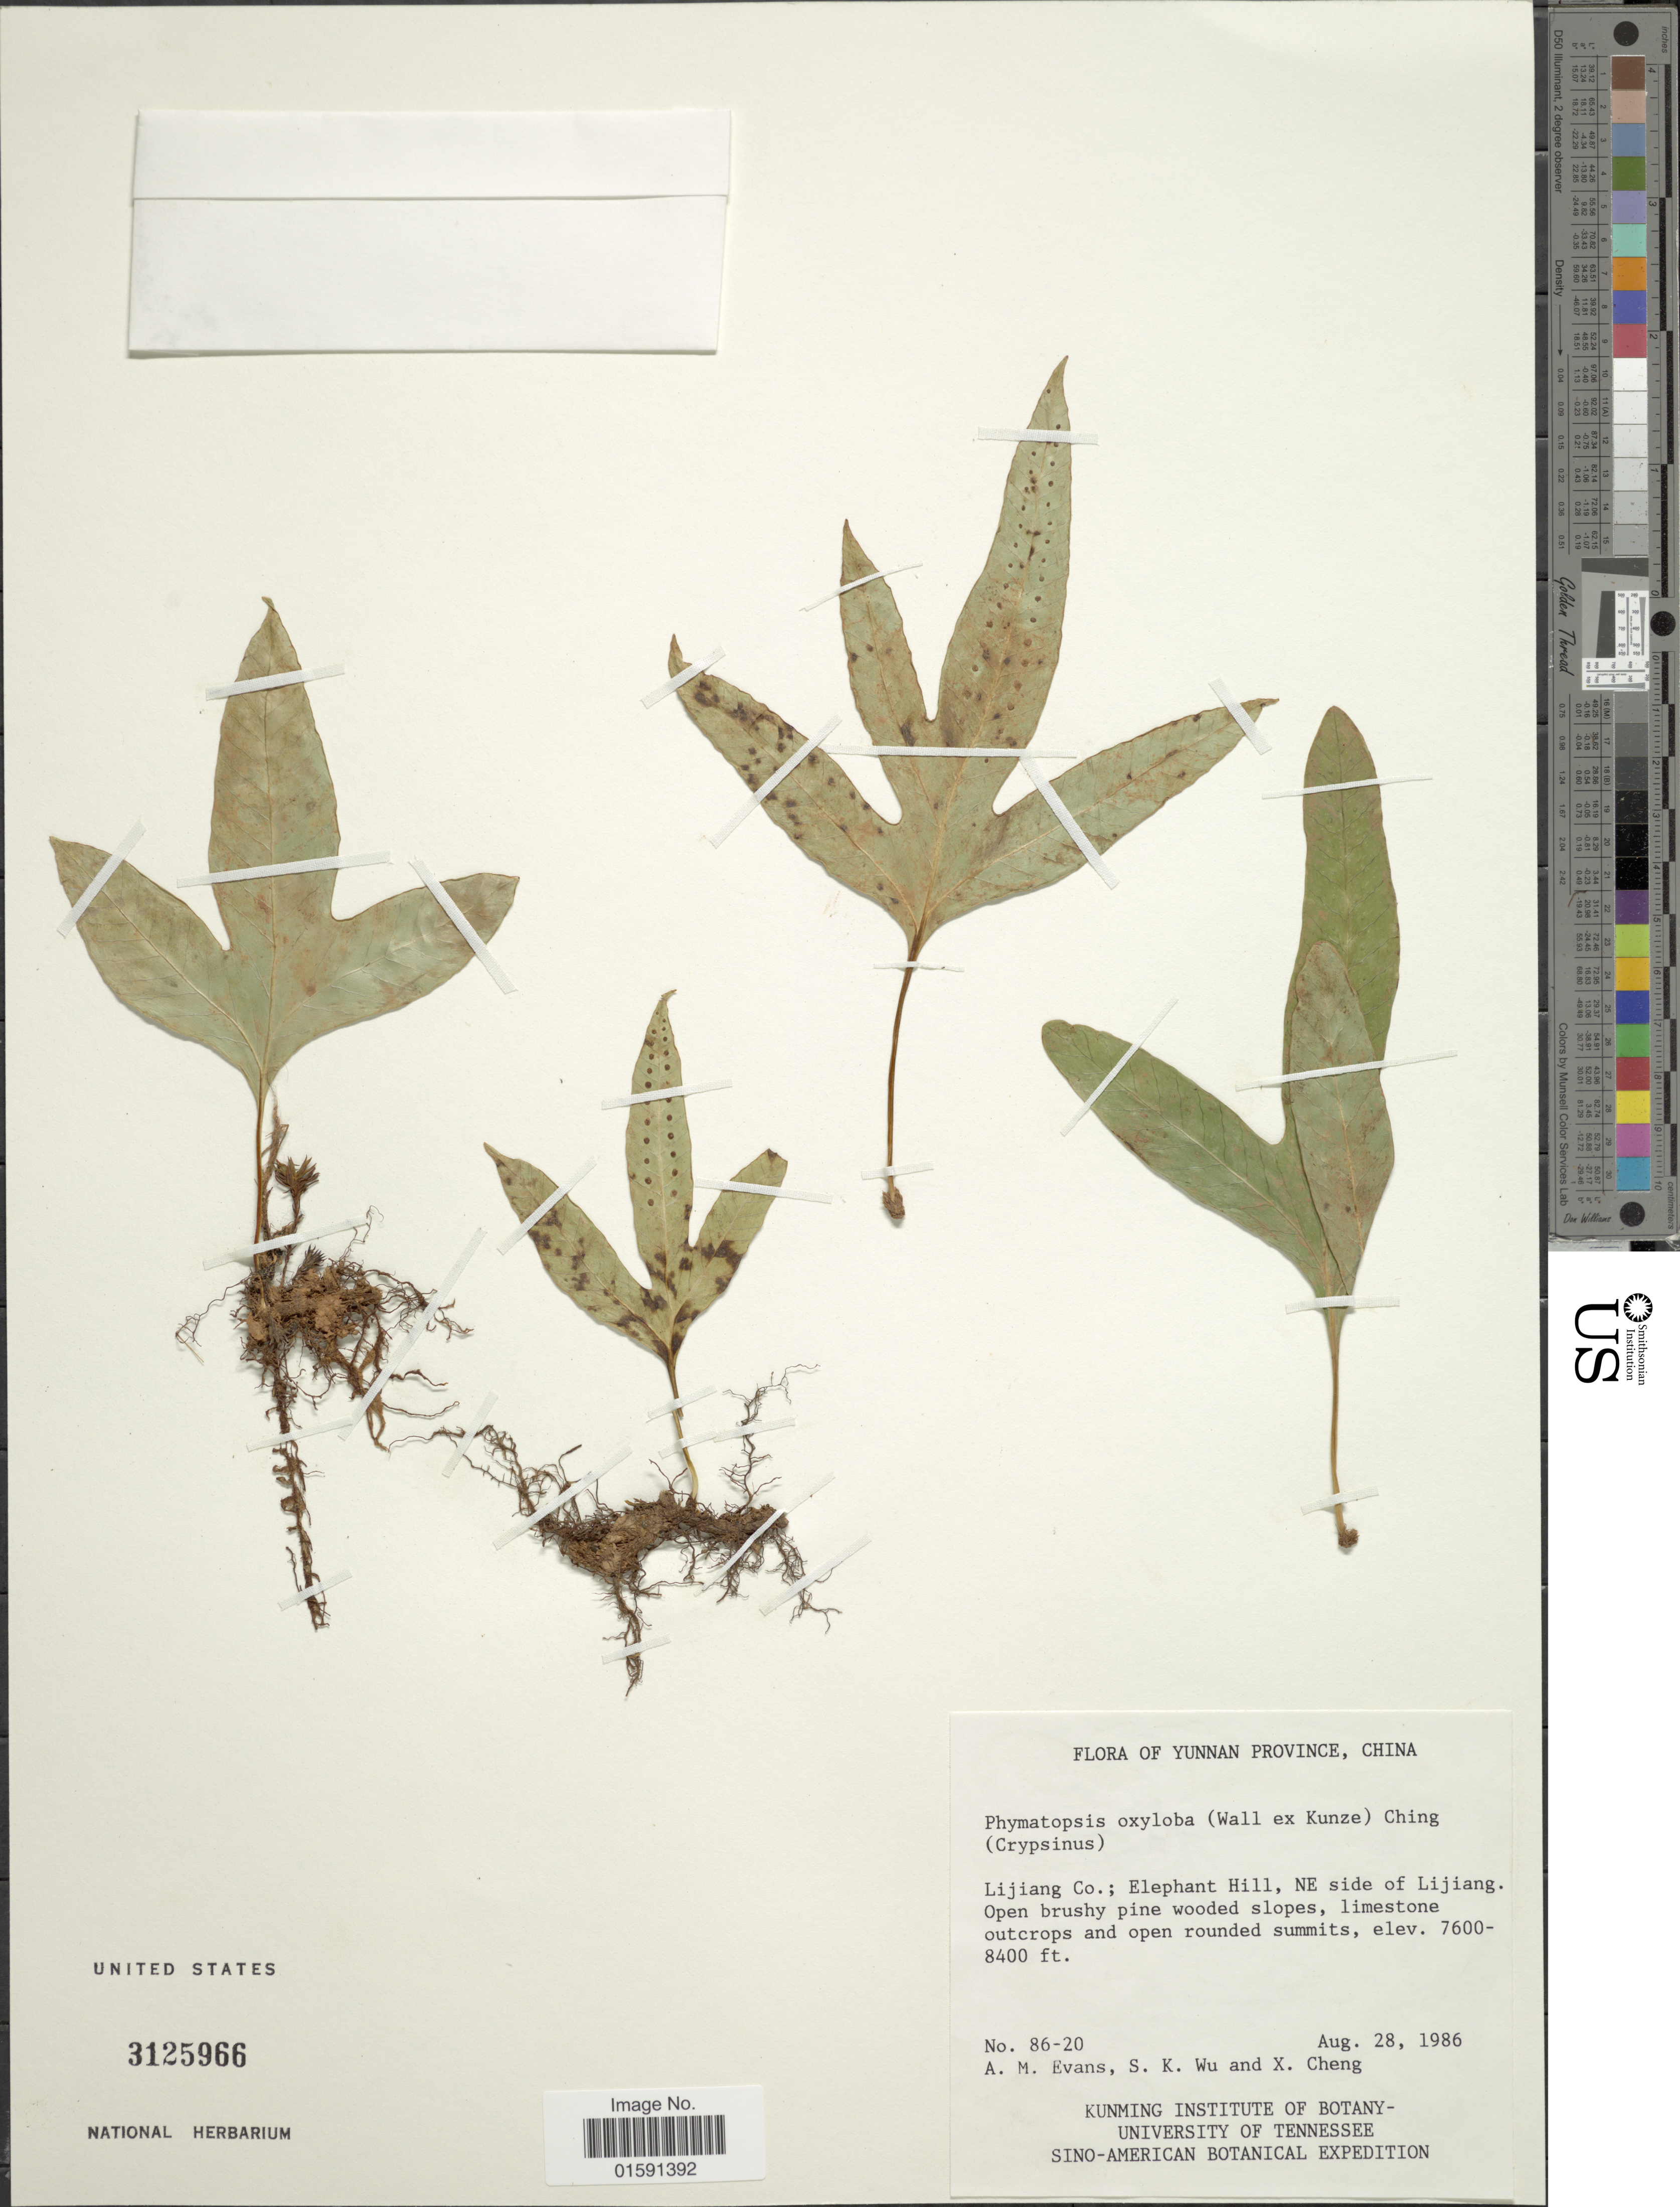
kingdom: Plantae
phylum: Tracheophyta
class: Polypodiopsida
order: Polypodiales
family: Polypodiaceae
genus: Selliguea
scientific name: Selliguea oxyloba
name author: (Wall. ex Kunze) Fraser-Jenk.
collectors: A. M. Evans, S. K. Wu & X. Cheng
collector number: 86-20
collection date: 1986-08-28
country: China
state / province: Yunnan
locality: Lijiang Co.: Rlephant Hill, NE side of Lijiang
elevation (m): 2316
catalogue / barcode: US 3125966